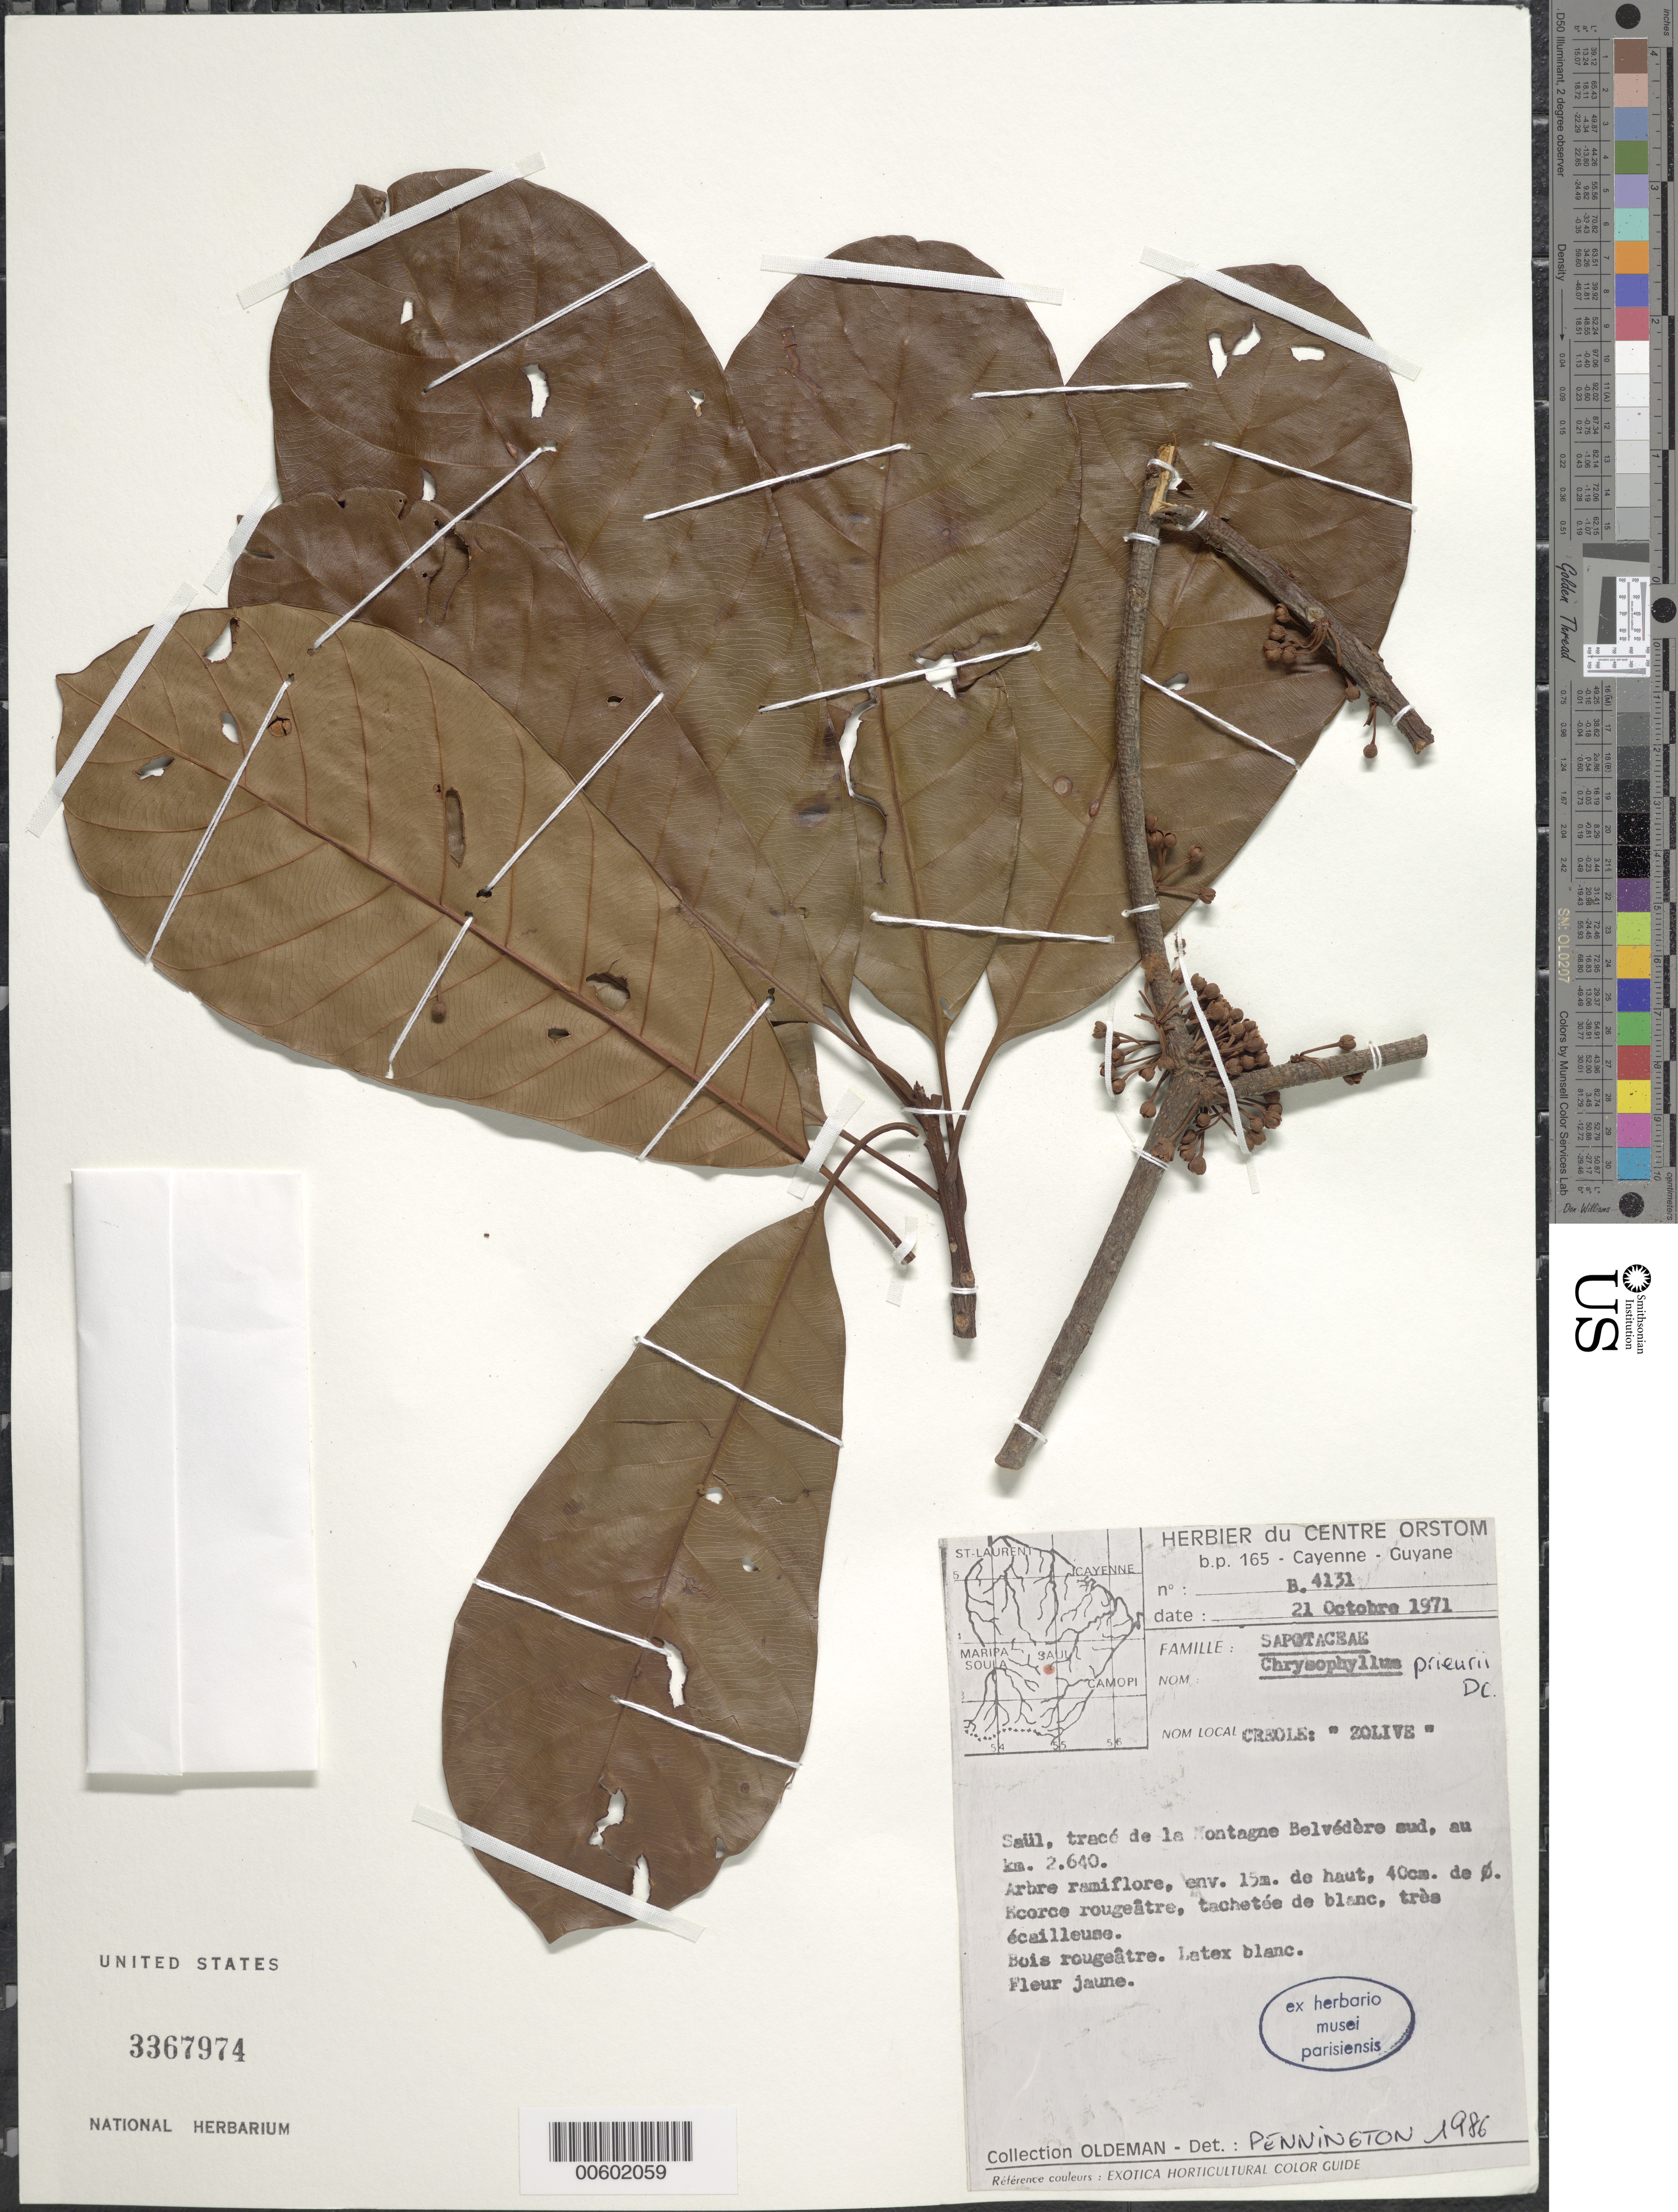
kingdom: Plantae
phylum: Tracheophyta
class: Magnoliopsida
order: Ericales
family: Sapotaceae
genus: Chrysophyllum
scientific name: Chrysophyllum prieurii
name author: A. DC.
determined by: Pennington, T. D., (K)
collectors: R. Oldeman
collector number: B 4131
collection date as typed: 21-Oct-71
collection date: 1971-10-21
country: French Guiana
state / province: Saint-Laurent-du-Maroni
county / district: Saül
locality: Saül, tracé de la Montagne Belvedere sud au km 2.64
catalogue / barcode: US 3367974